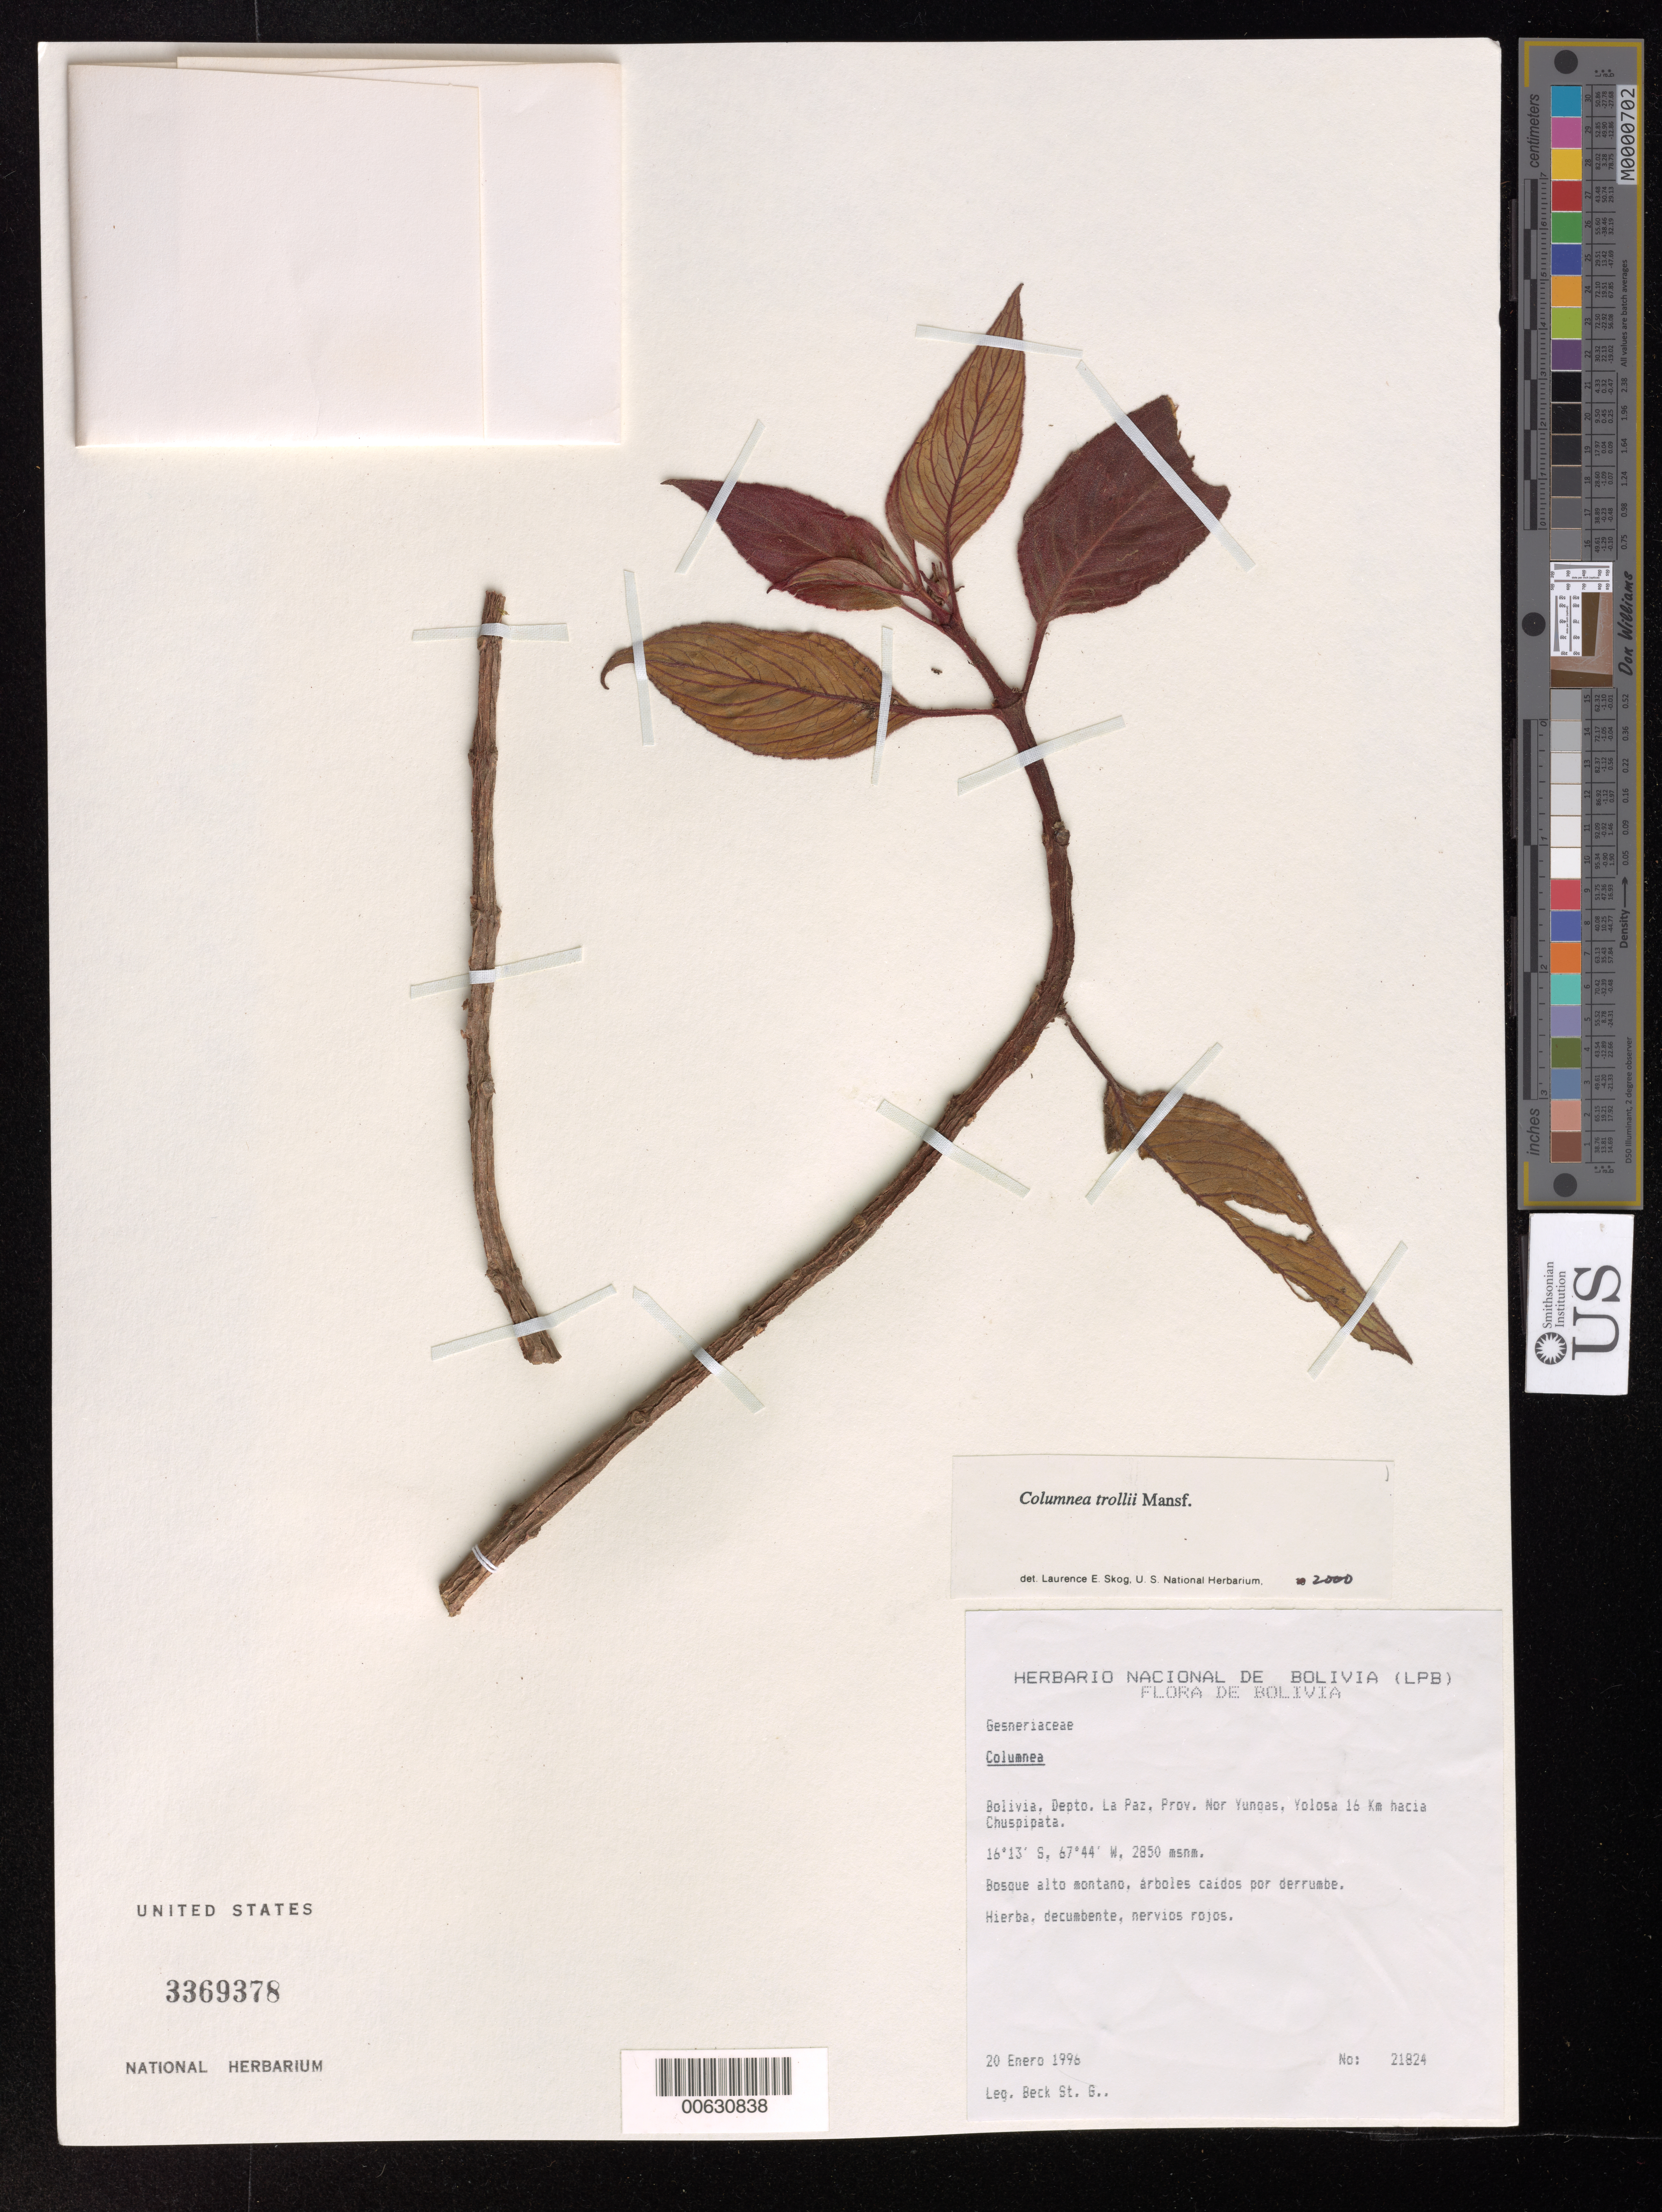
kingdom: Plantae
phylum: Tracheophyta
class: Magnoliopsida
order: Lamiales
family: Gesneriaceae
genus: Columnea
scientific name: Columnea trollii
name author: Mansf.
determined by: Skog, Laurence E.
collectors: S. G. Beck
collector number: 21824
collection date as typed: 20 Jan 1996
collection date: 1996-01-20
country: Bolivia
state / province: La Paz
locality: Prov. Nor Yungas, Yolosa 16 km hacia Chuspipata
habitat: Bosque alto montano, árboles caídos por derrumbe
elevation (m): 2850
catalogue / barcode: US 3369378